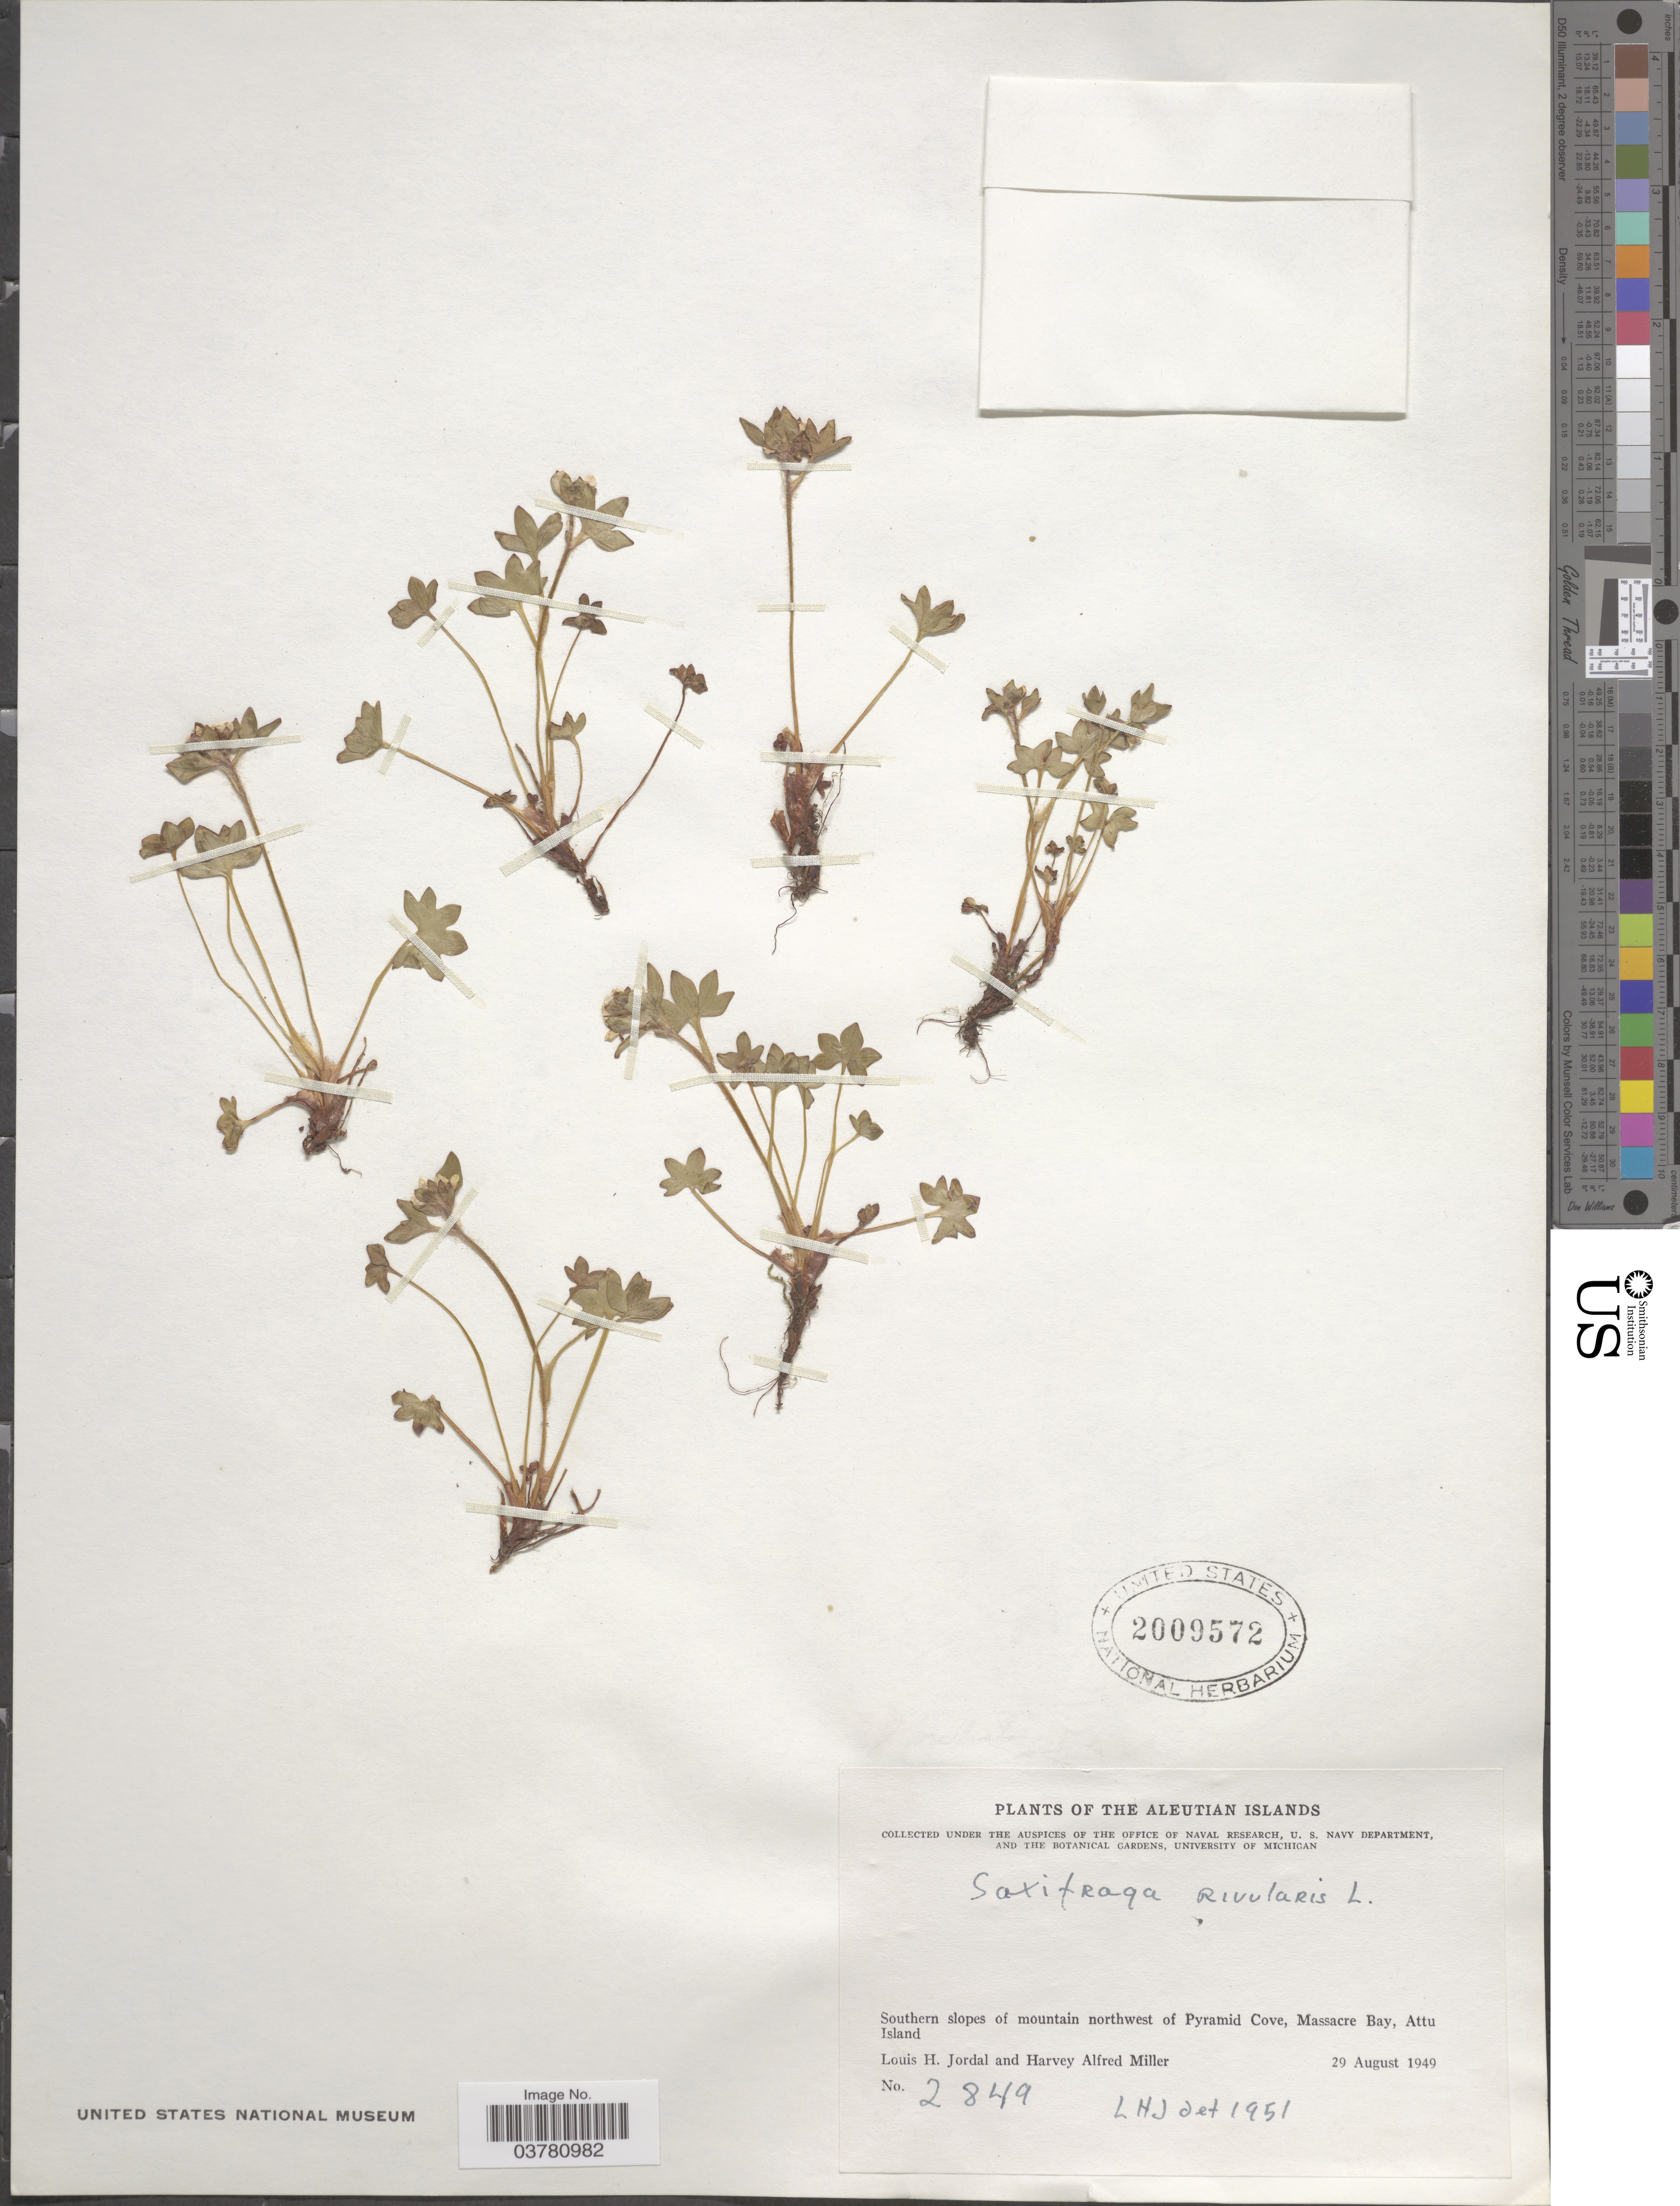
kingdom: Plantae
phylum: Tracheophyta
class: Magnoliopsida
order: Saxifragales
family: Saxifragaceae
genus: Saxifraga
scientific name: Saxifraga rivularis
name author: L.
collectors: L. Jordal & H. A. Miller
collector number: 2849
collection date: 1949-08-29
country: United States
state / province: Alaska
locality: Aleutian Islands. Southern slopes of mountain northwest of Pyramid Cove, Massacre Bay, Attu Island.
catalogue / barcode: US 2009572